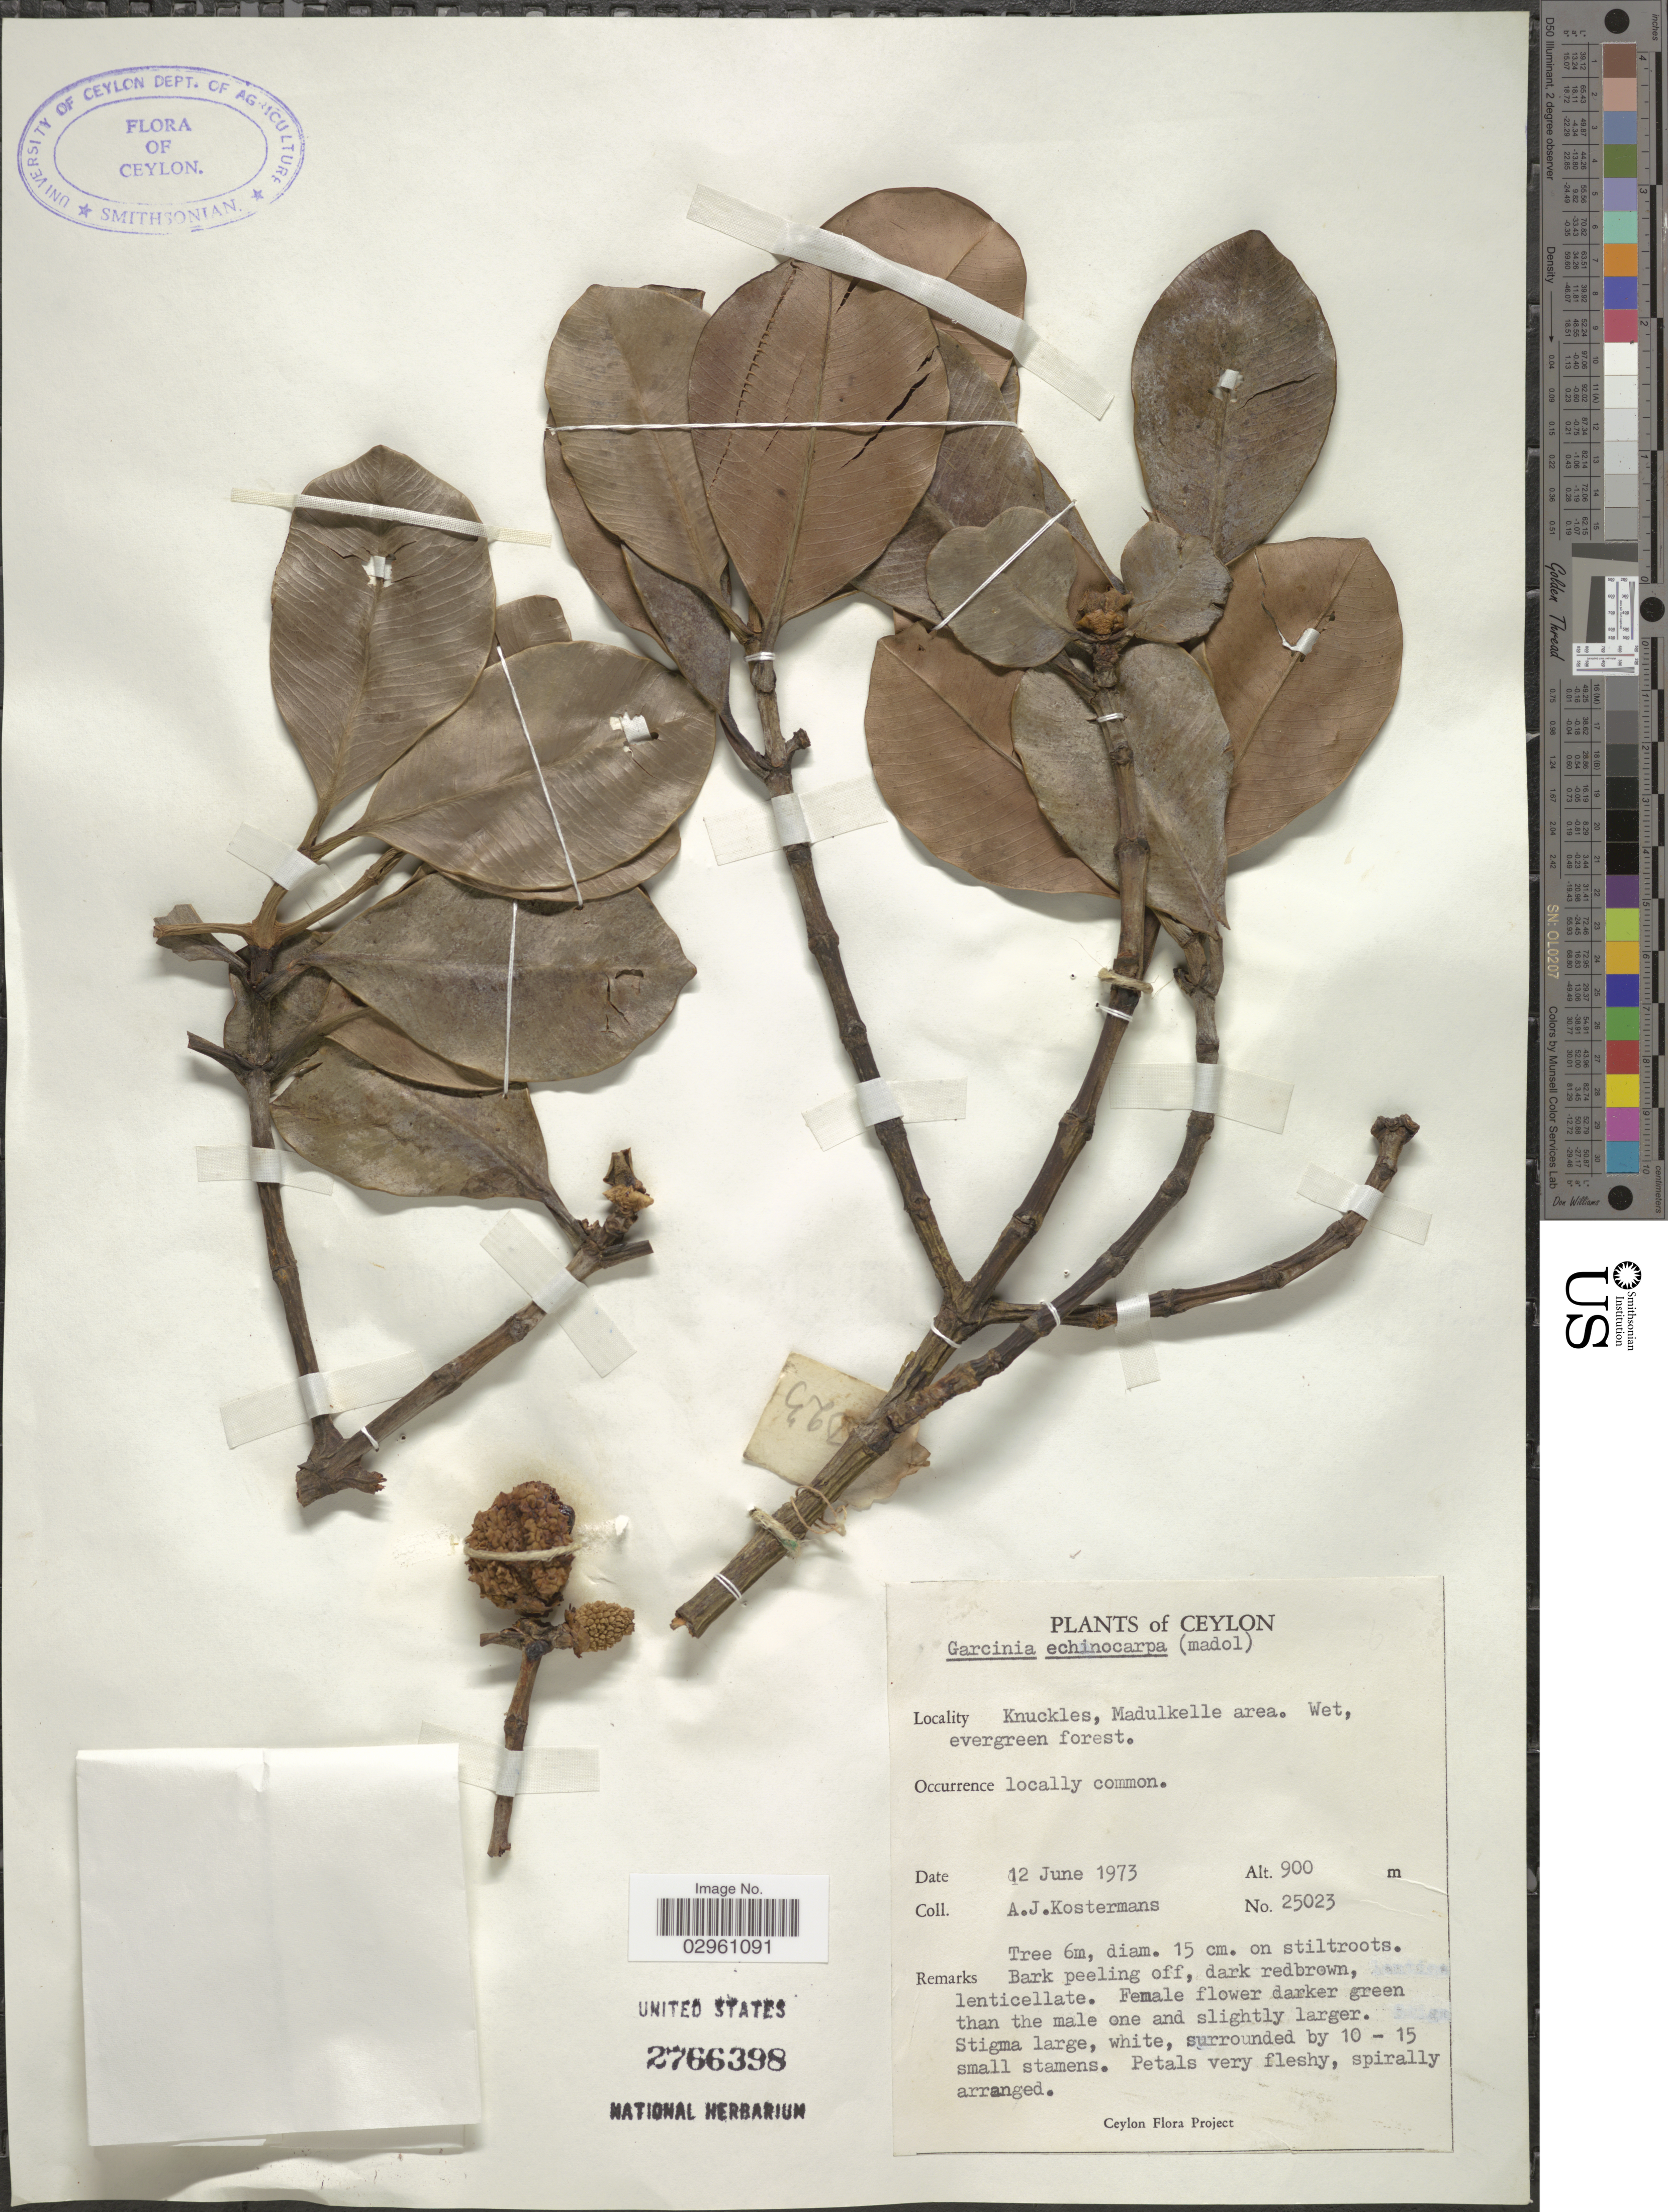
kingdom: Plantae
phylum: Tracheophyta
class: Magnoliopsida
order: Malpighiales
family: Clusiaceae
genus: Garcinia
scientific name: Garcinia echinocarpa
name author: Thwaites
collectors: A. J. G. Kostermans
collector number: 25023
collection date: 1973-06-12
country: Sri Lanka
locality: Ceylon. Knuckles, Madulkelle area. Wet, evergreen forest.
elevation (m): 900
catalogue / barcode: US 2766398